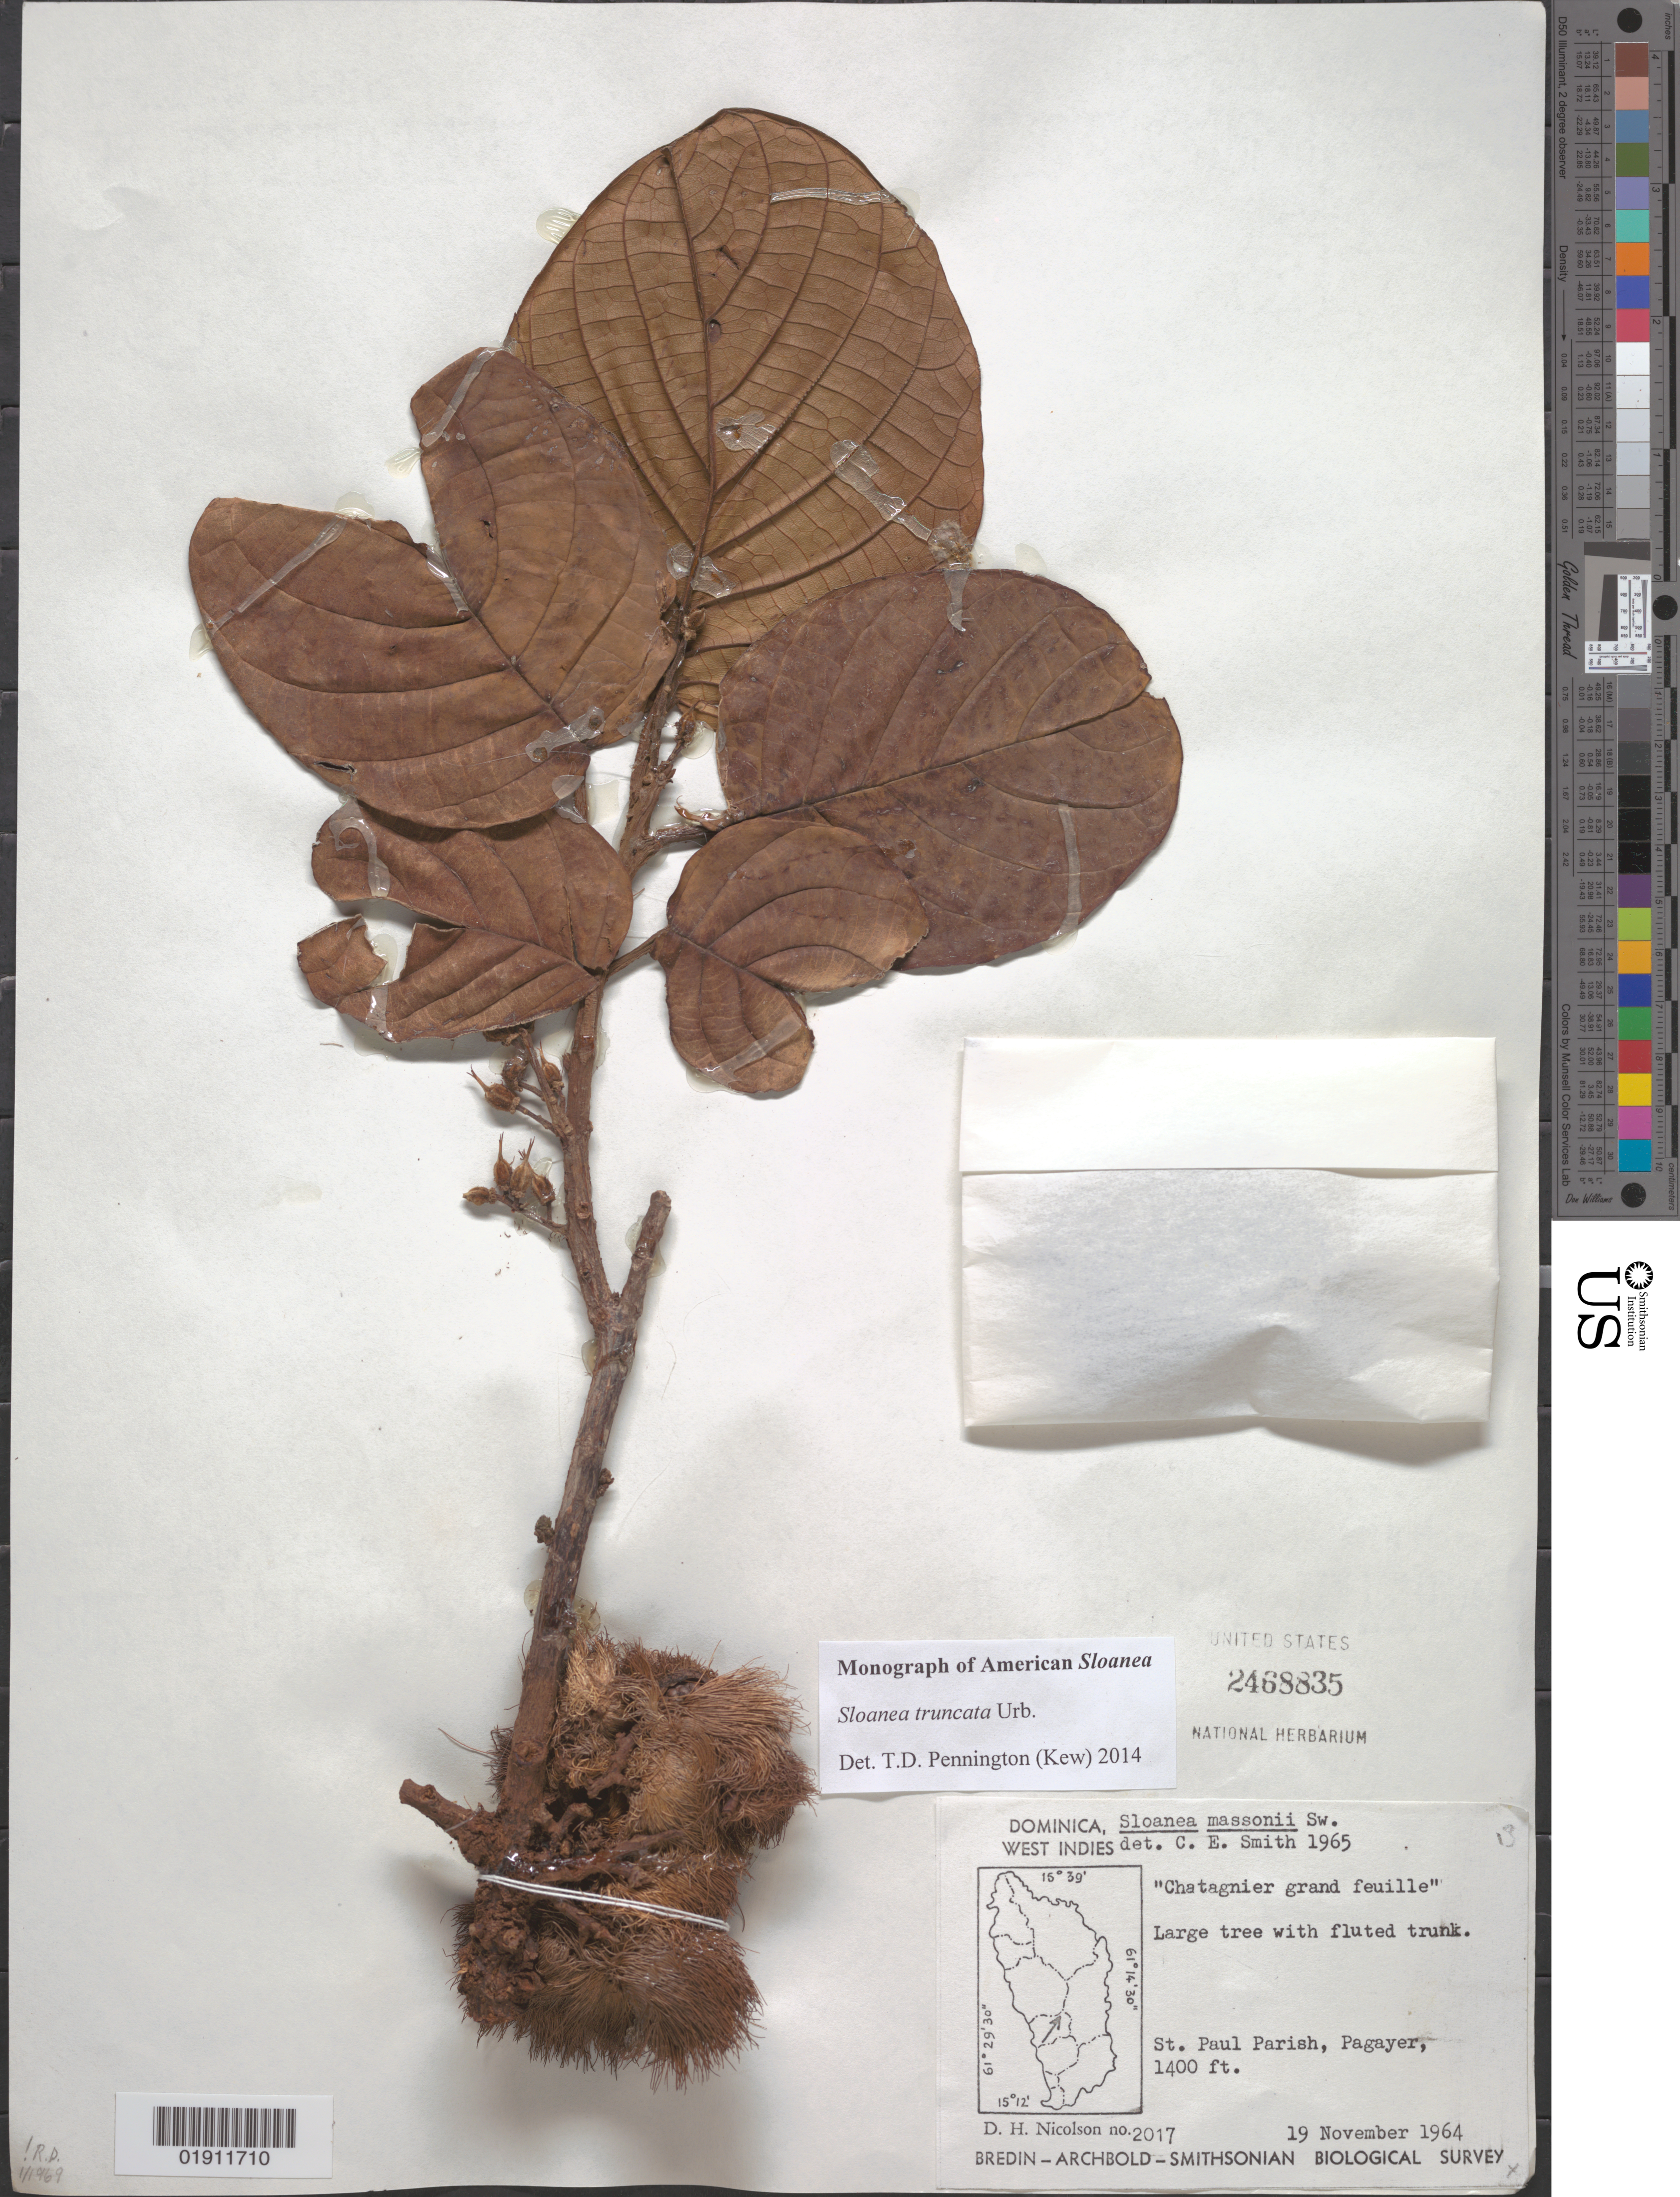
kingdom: Plantae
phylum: Tracheophyta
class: Magnoliopsida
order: Oxalidales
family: Elaeocarpaceae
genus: Sloanea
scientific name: Sloanea truncata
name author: Urb.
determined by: Pennington, T. D., (K)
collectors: D. H. Nicolson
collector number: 2017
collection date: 1964-11-19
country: Dominica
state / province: St. Paul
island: Dominica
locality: Pagayer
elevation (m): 427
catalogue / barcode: US 2468835